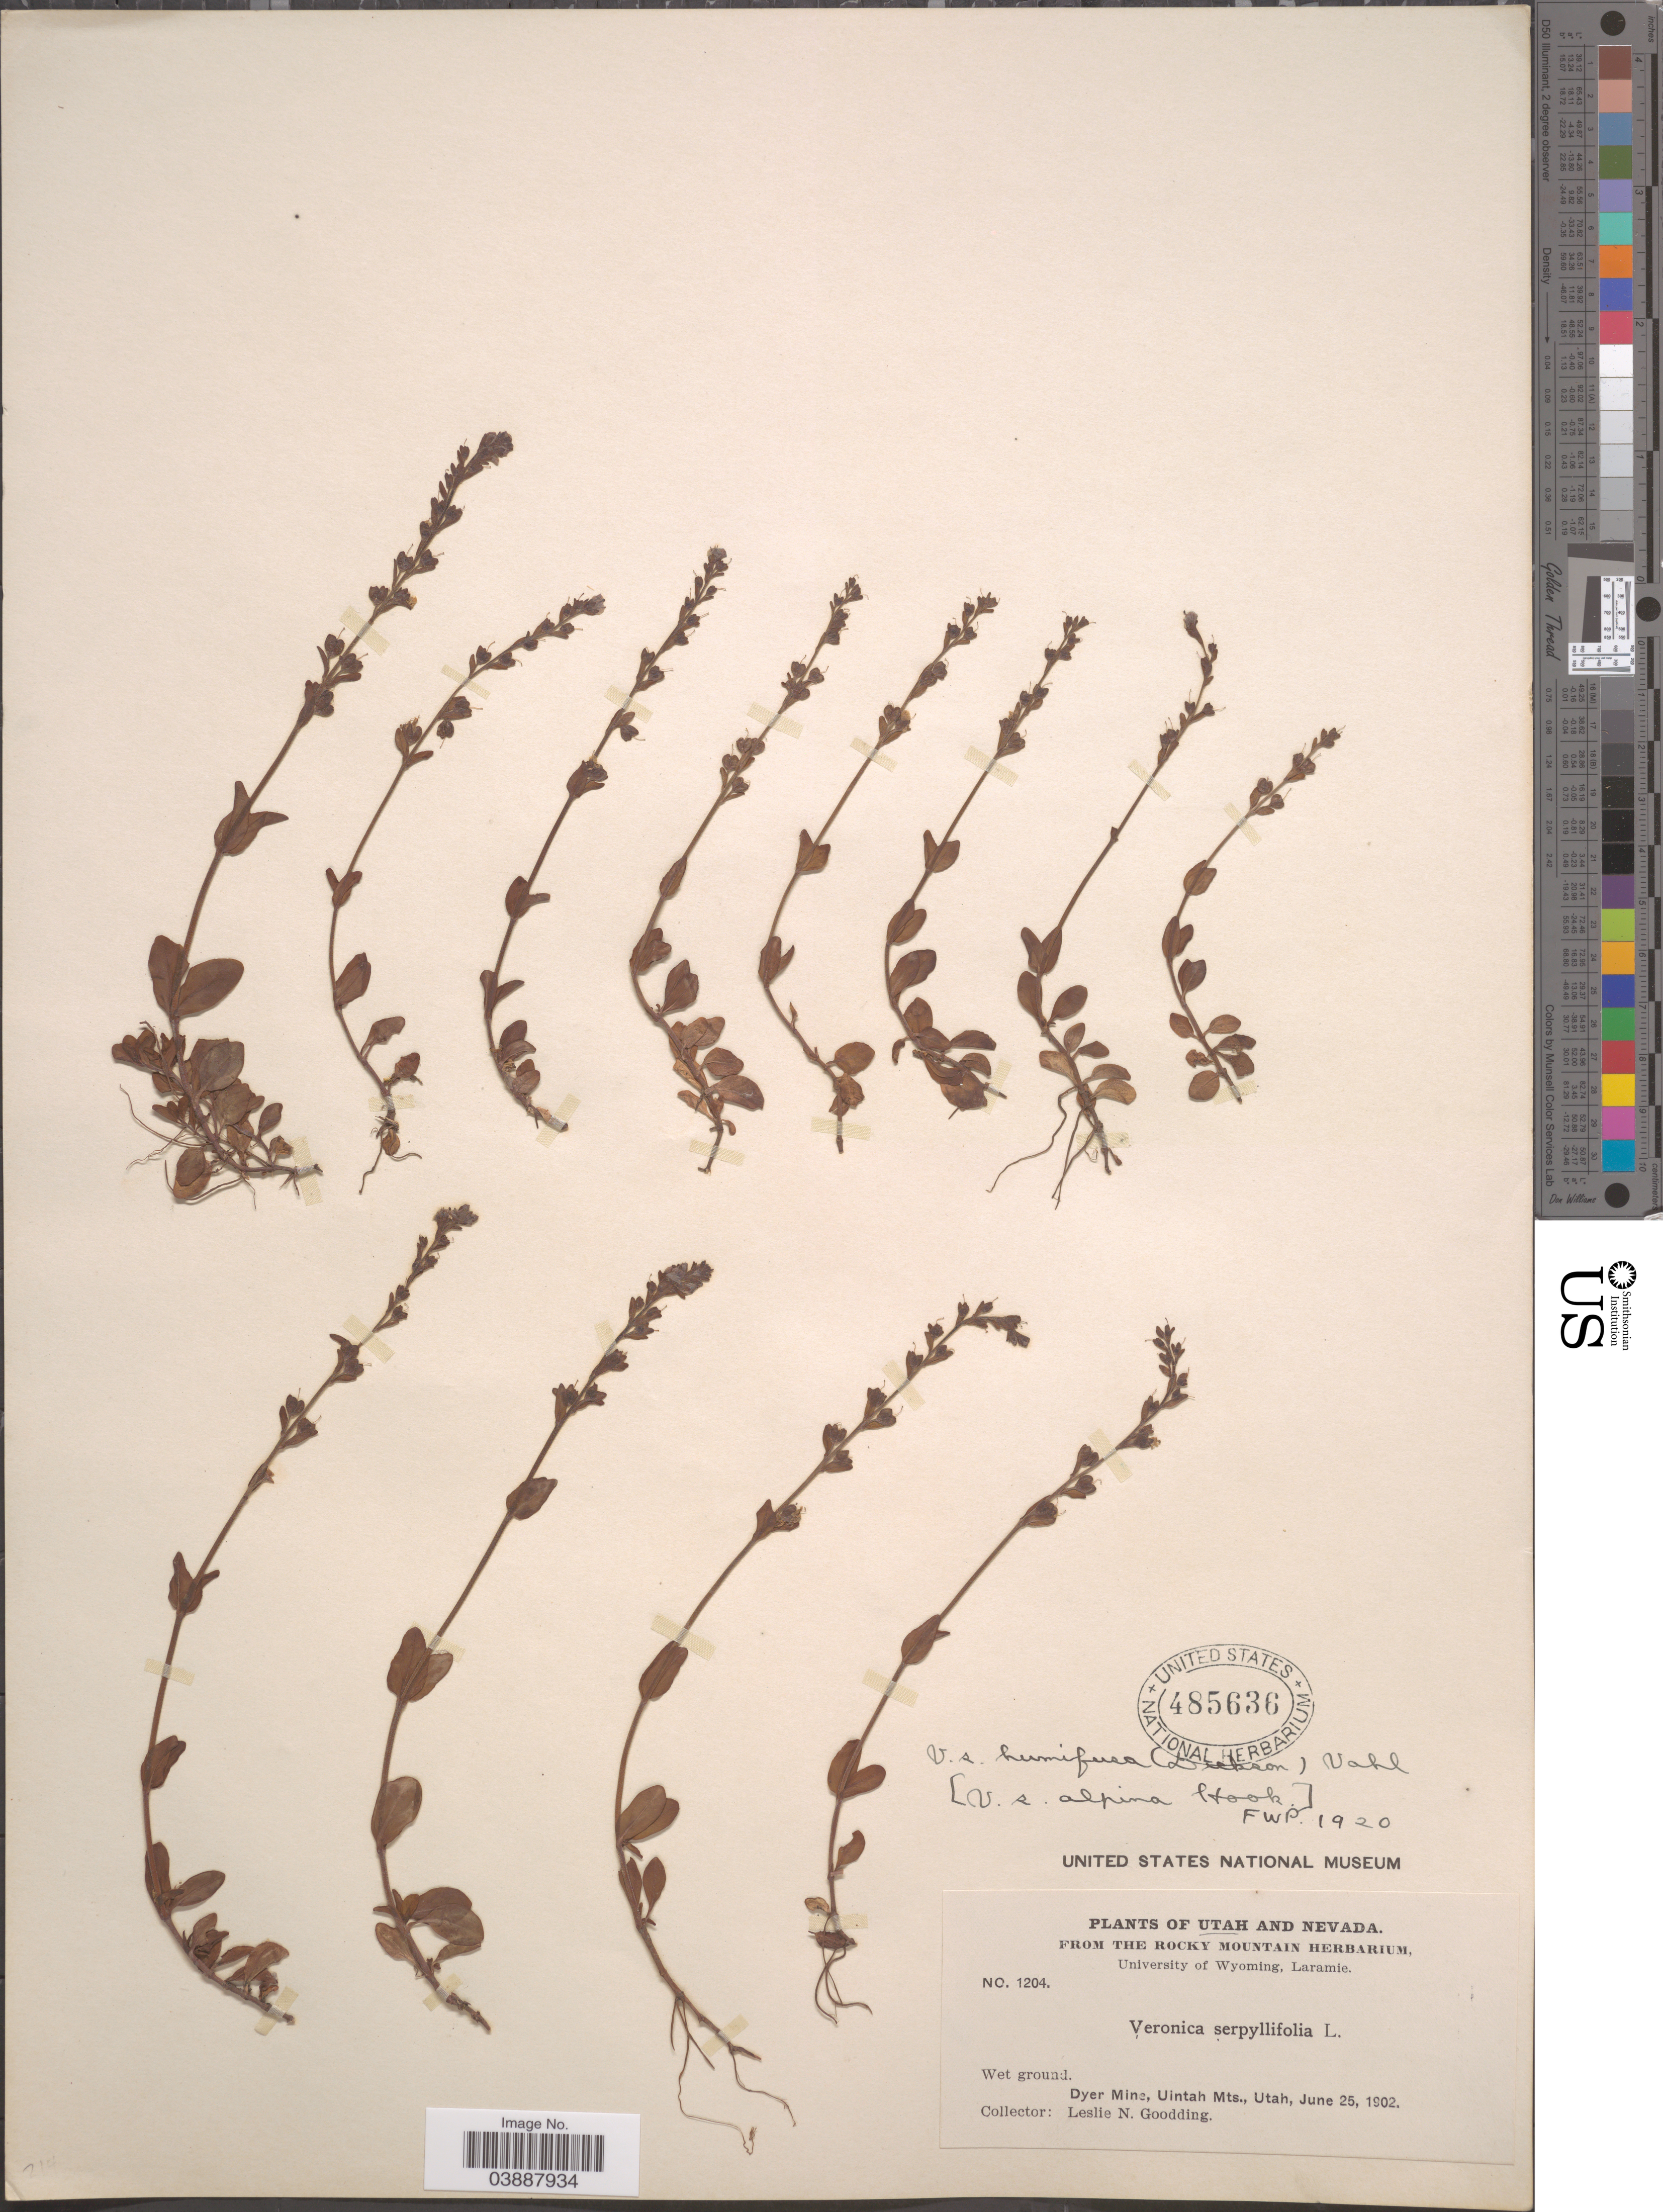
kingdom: Plantae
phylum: Tracheophyta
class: Magnoliopsida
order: Lamiales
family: Plantaginaceae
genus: Veronica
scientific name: Veronica serpyllifolia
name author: L.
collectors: L. N. Goodding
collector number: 1204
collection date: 1902-06-25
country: United States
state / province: Utah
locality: Dyer Mine, Uintah Mts.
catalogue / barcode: US 485636